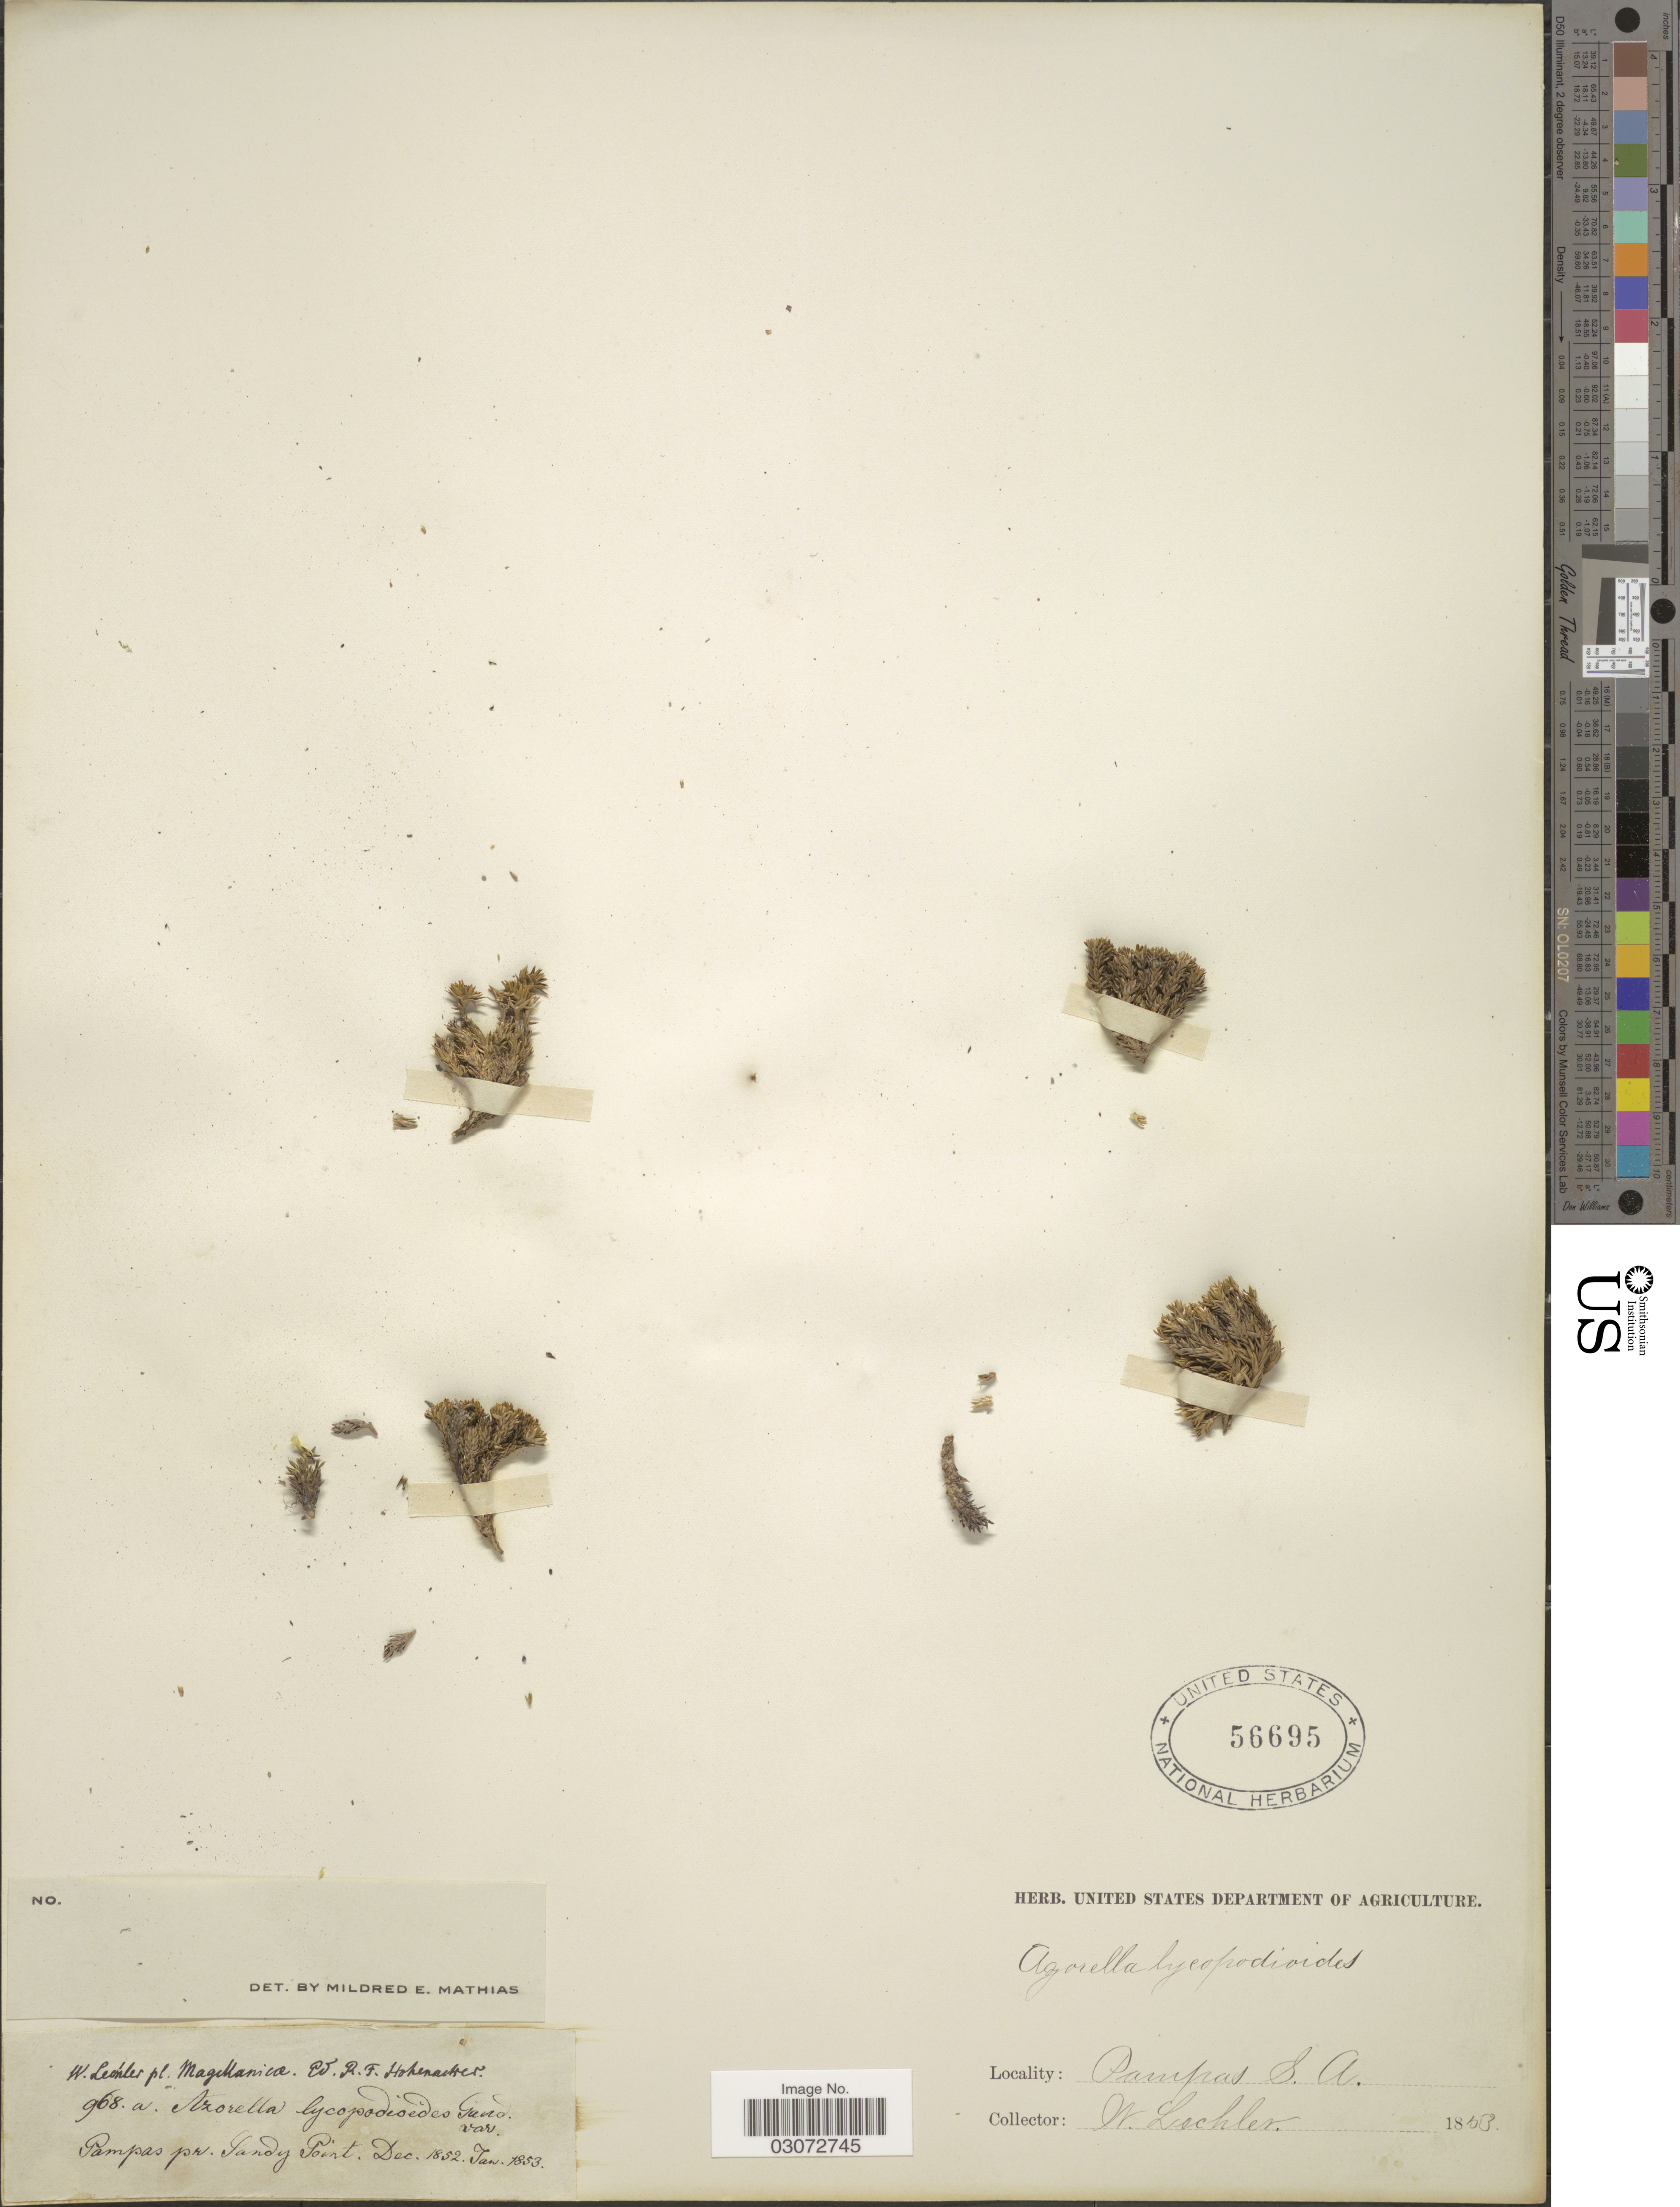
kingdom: Plantae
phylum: Tracheophyta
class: Magnoliopsida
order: Apiales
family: Apiaceae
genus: Azorella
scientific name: Azorella lycopodioides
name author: Gaudich.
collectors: W. Lechler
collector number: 968a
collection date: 1852-12/1853-01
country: Chile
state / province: Magallanes y de la Antártica Chilena (XII)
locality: Pampas S. A. Magellanica. Pampas pr. Sandy Point.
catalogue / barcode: US 56695